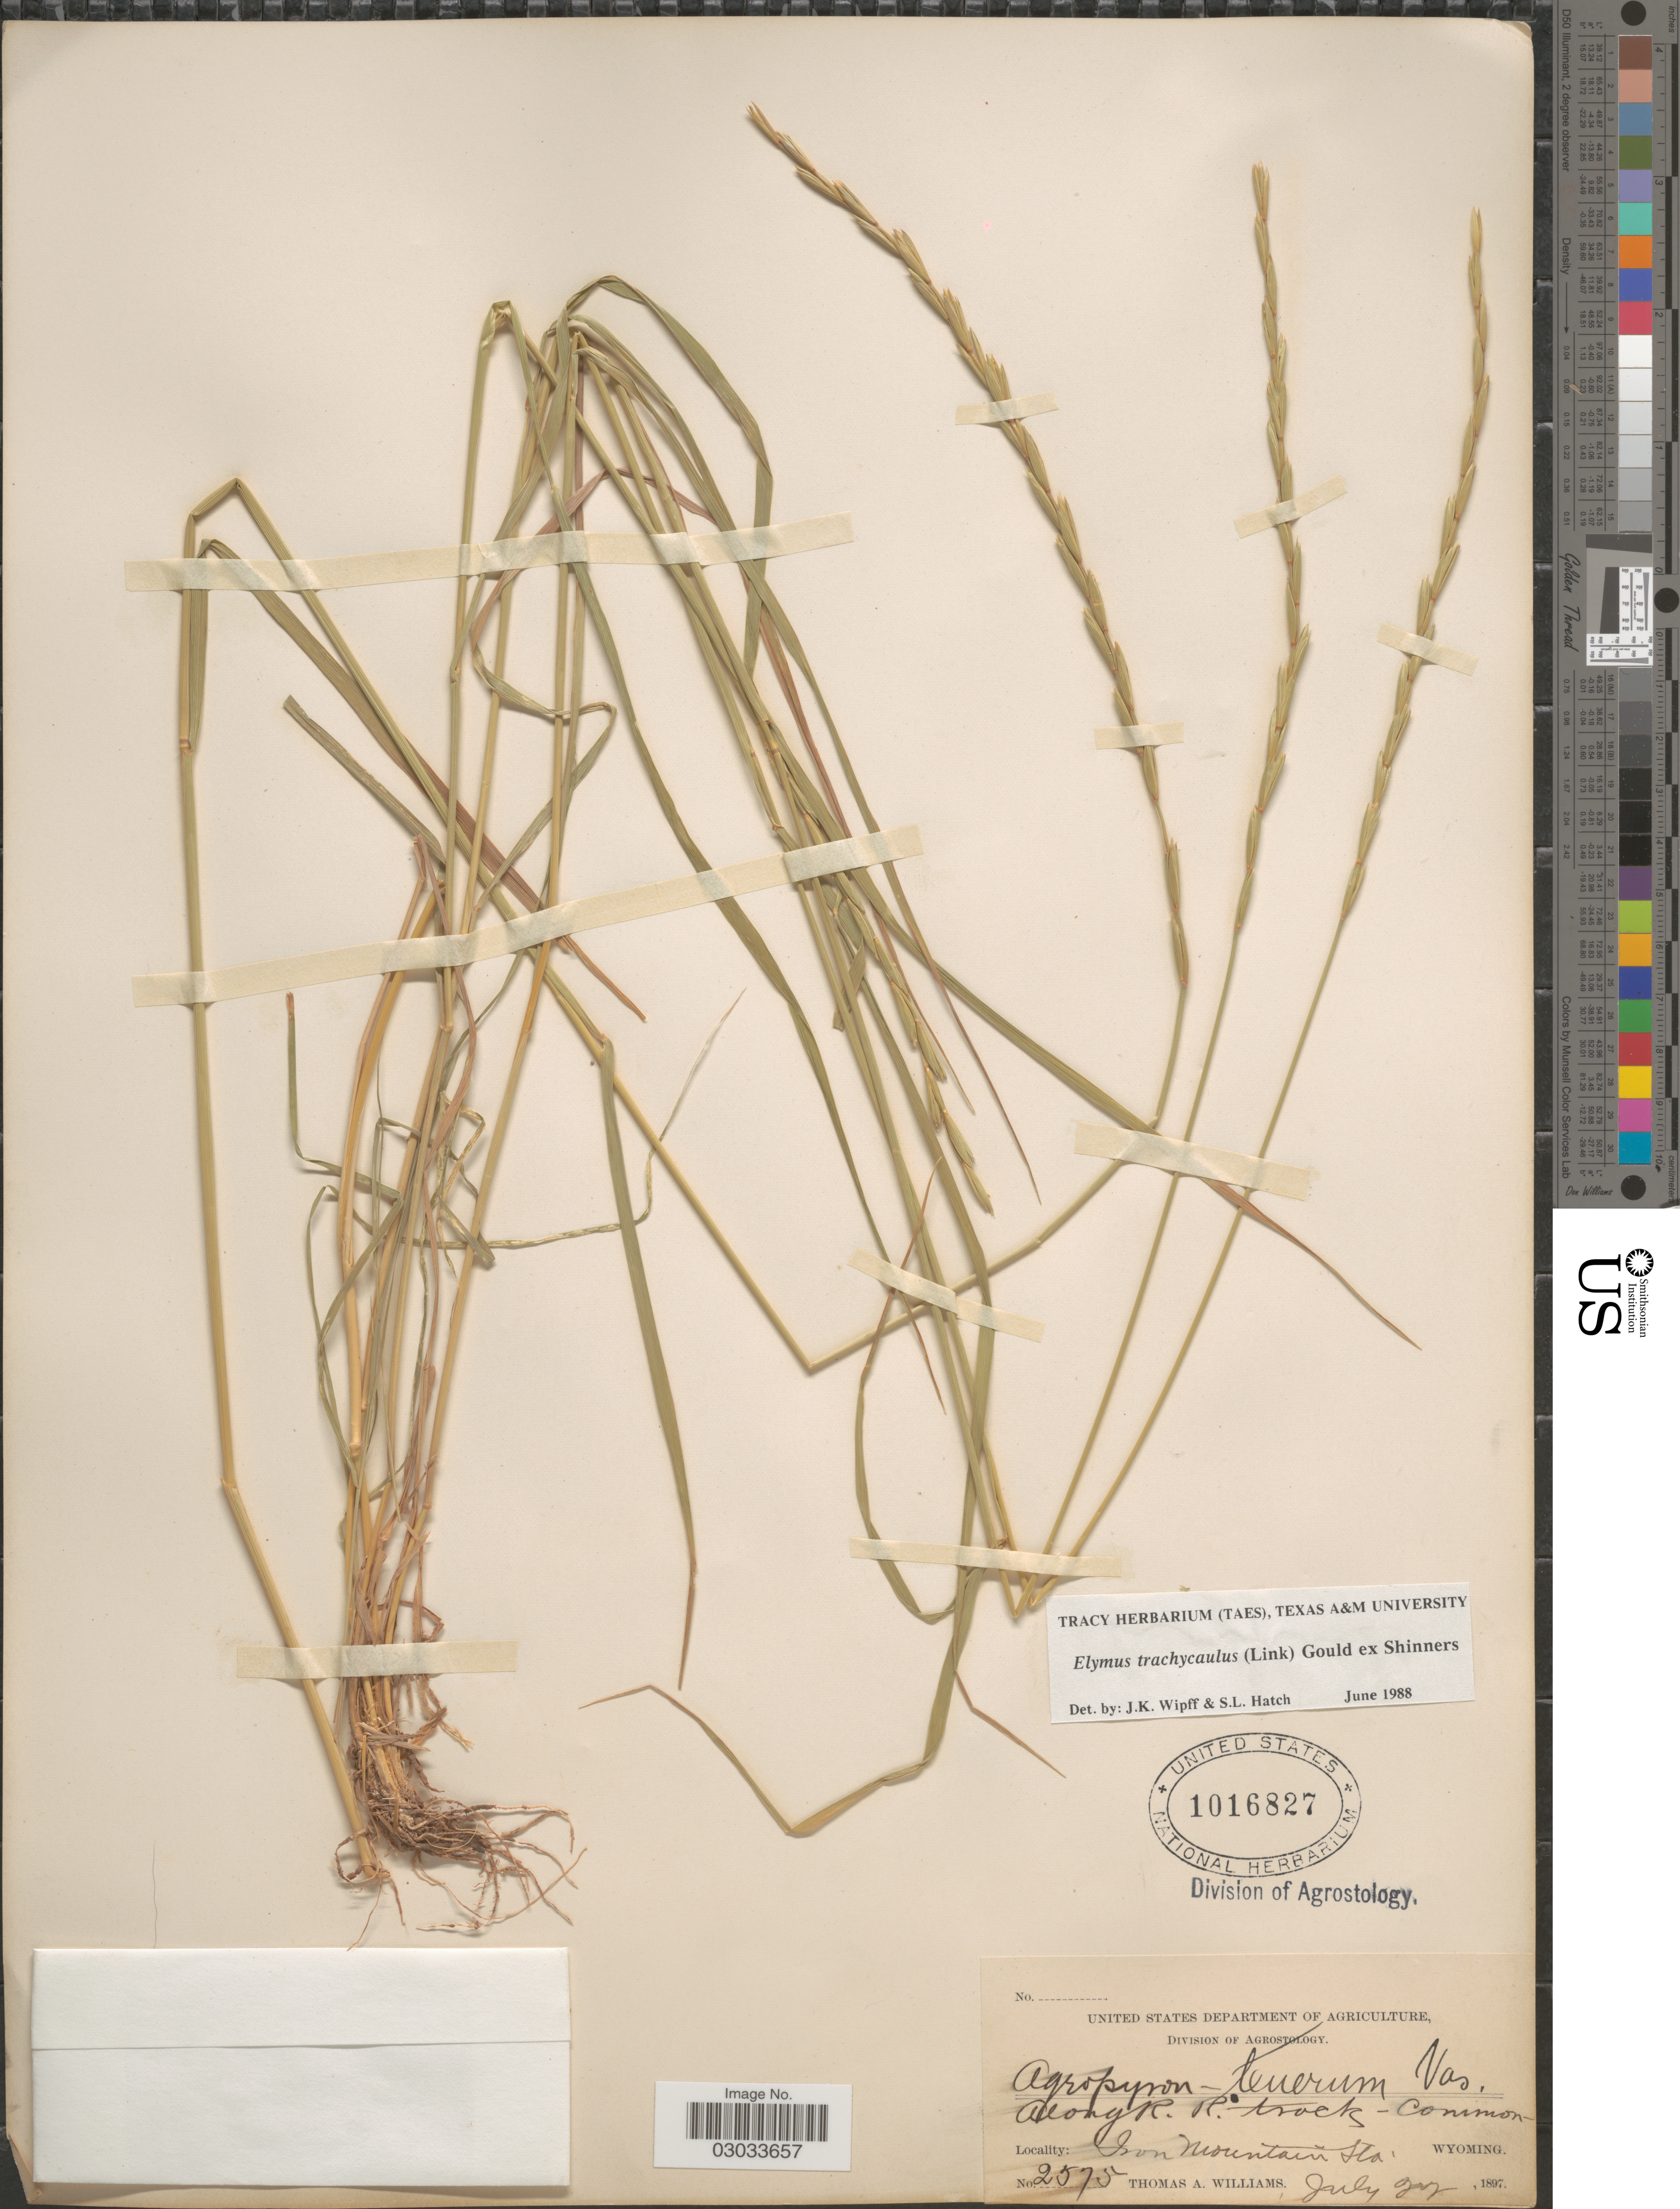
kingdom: Plantae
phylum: Tracheophyta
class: Liliopsida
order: Poales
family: Poaceae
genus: Elymus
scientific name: Elymus trachycaulus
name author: (Link) Gould ex Shinners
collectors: T. A. Williams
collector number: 2575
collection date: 1897-07-22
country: United States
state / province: Wyoming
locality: Along R. R. track. Iron Mountain Sta.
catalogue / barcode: US 1016827